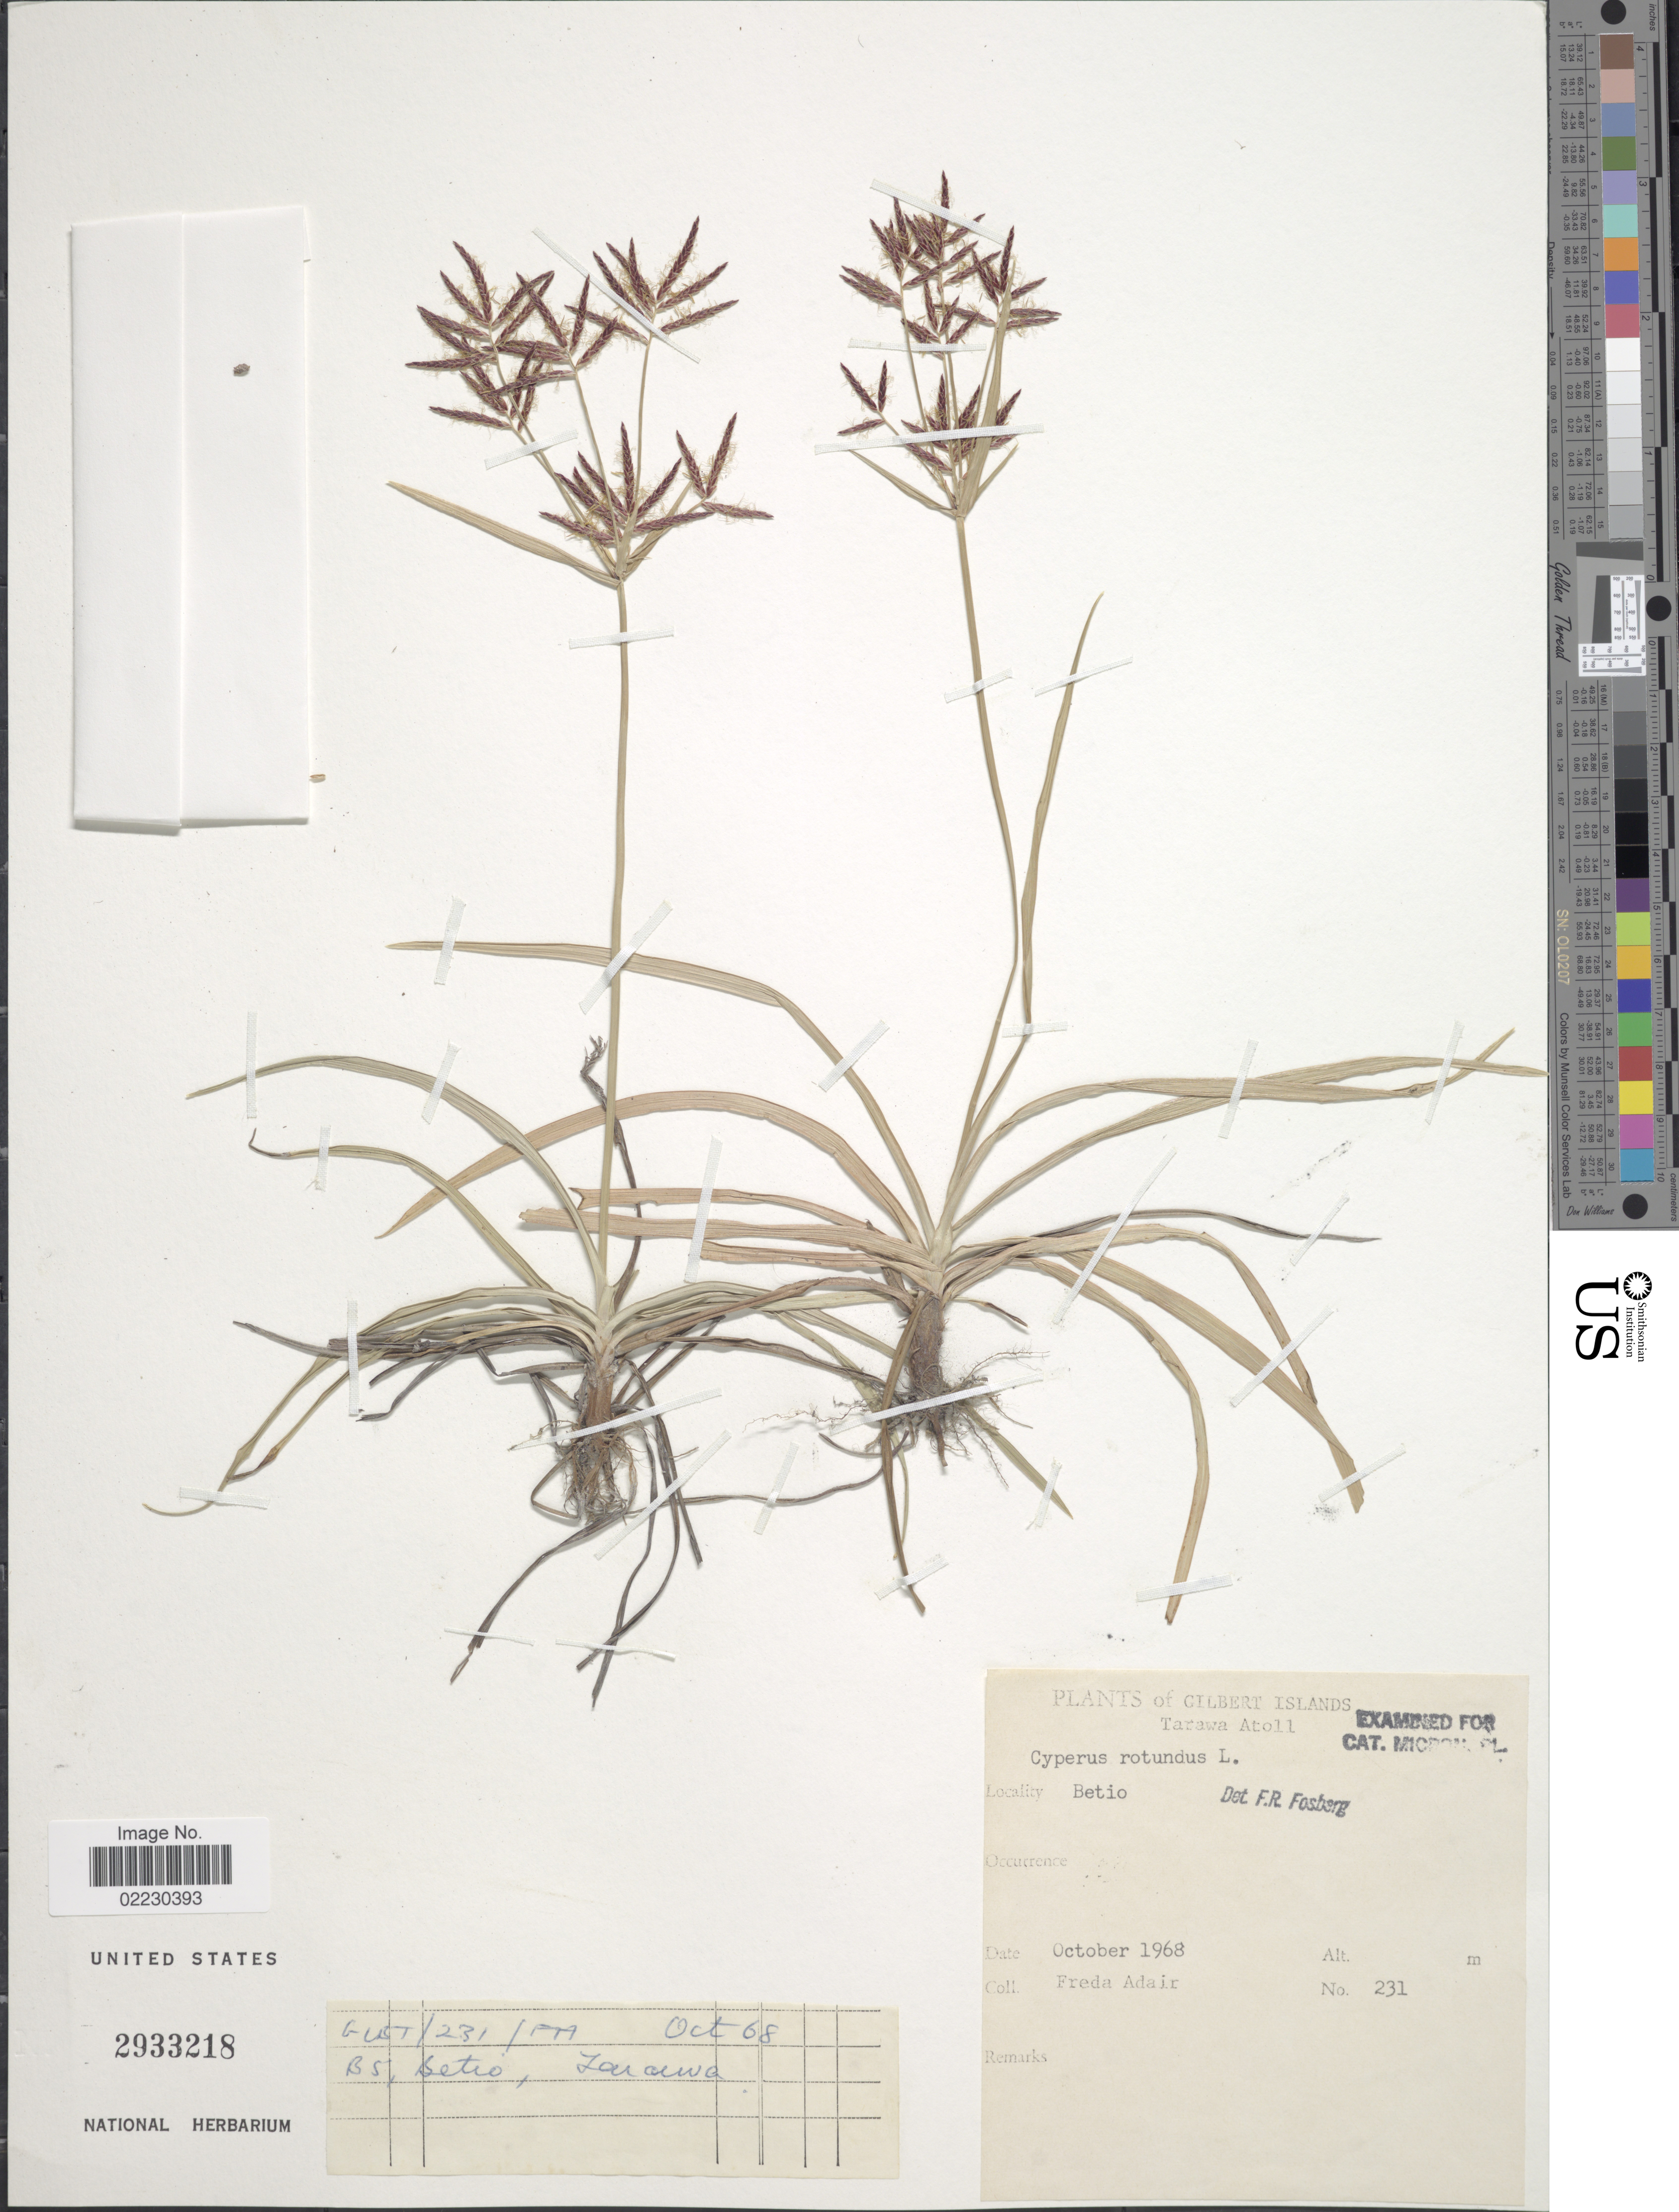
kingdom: Plantae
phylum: Tracheophyta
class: Liliopsida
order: Poales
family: Cyperaceae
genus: Cyperus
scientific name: Cyperus rotundus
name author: L.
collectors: F. Adair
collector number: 231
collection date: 1968-10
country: Kiribati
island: Tarawa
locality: Gilbert Islands, Tarawa Atoll, Betio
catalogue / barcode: US 2933218